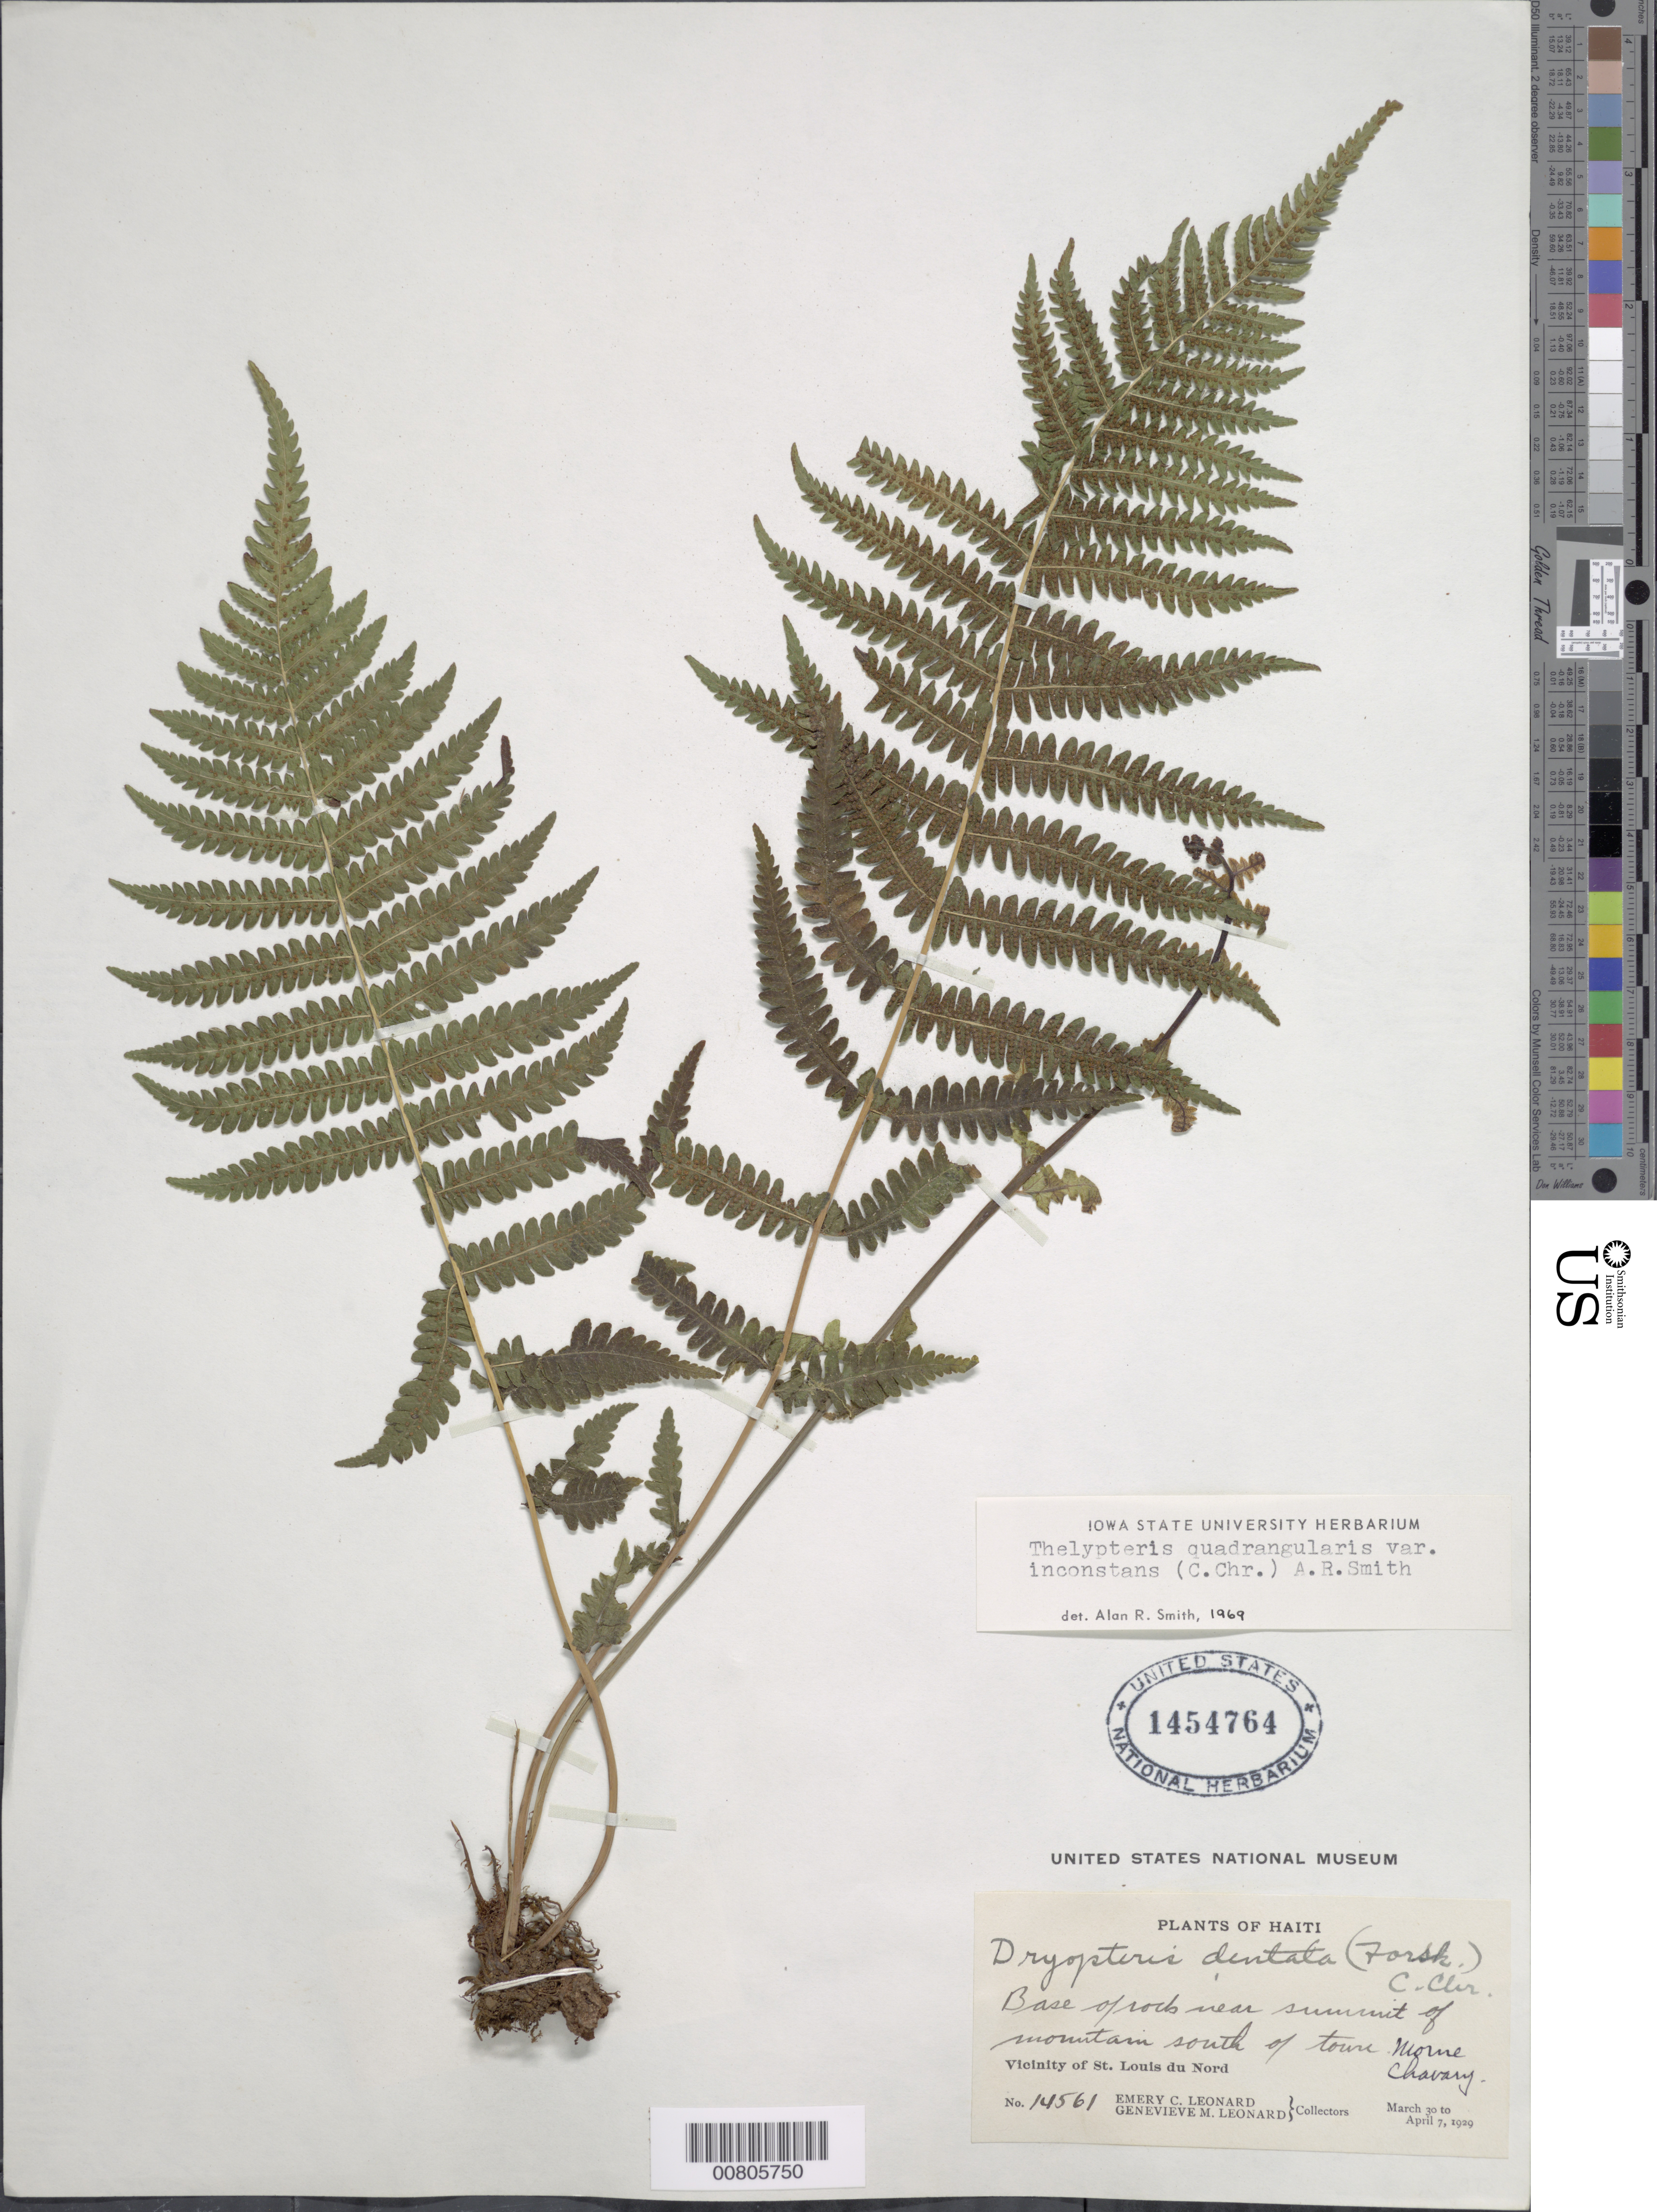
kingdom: Plantae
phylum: Tracheophyta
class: Polypodiopsida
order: Polypodiales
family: Thelypteridaceae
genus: Christella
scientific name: Christella hispidula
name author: (Decne.) Holttum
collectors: E. C. Leonard & G. M. Leonard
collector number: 14561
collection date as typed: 30 Mar 1929 to 07 Apr 1929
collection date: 1929-03-30/1929-04-07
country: Haiti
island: Hispaniola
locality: St. Louis du Nord, S of town, Morne Chavary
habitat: Mountain summit, base of rock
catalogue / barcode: US 1454764